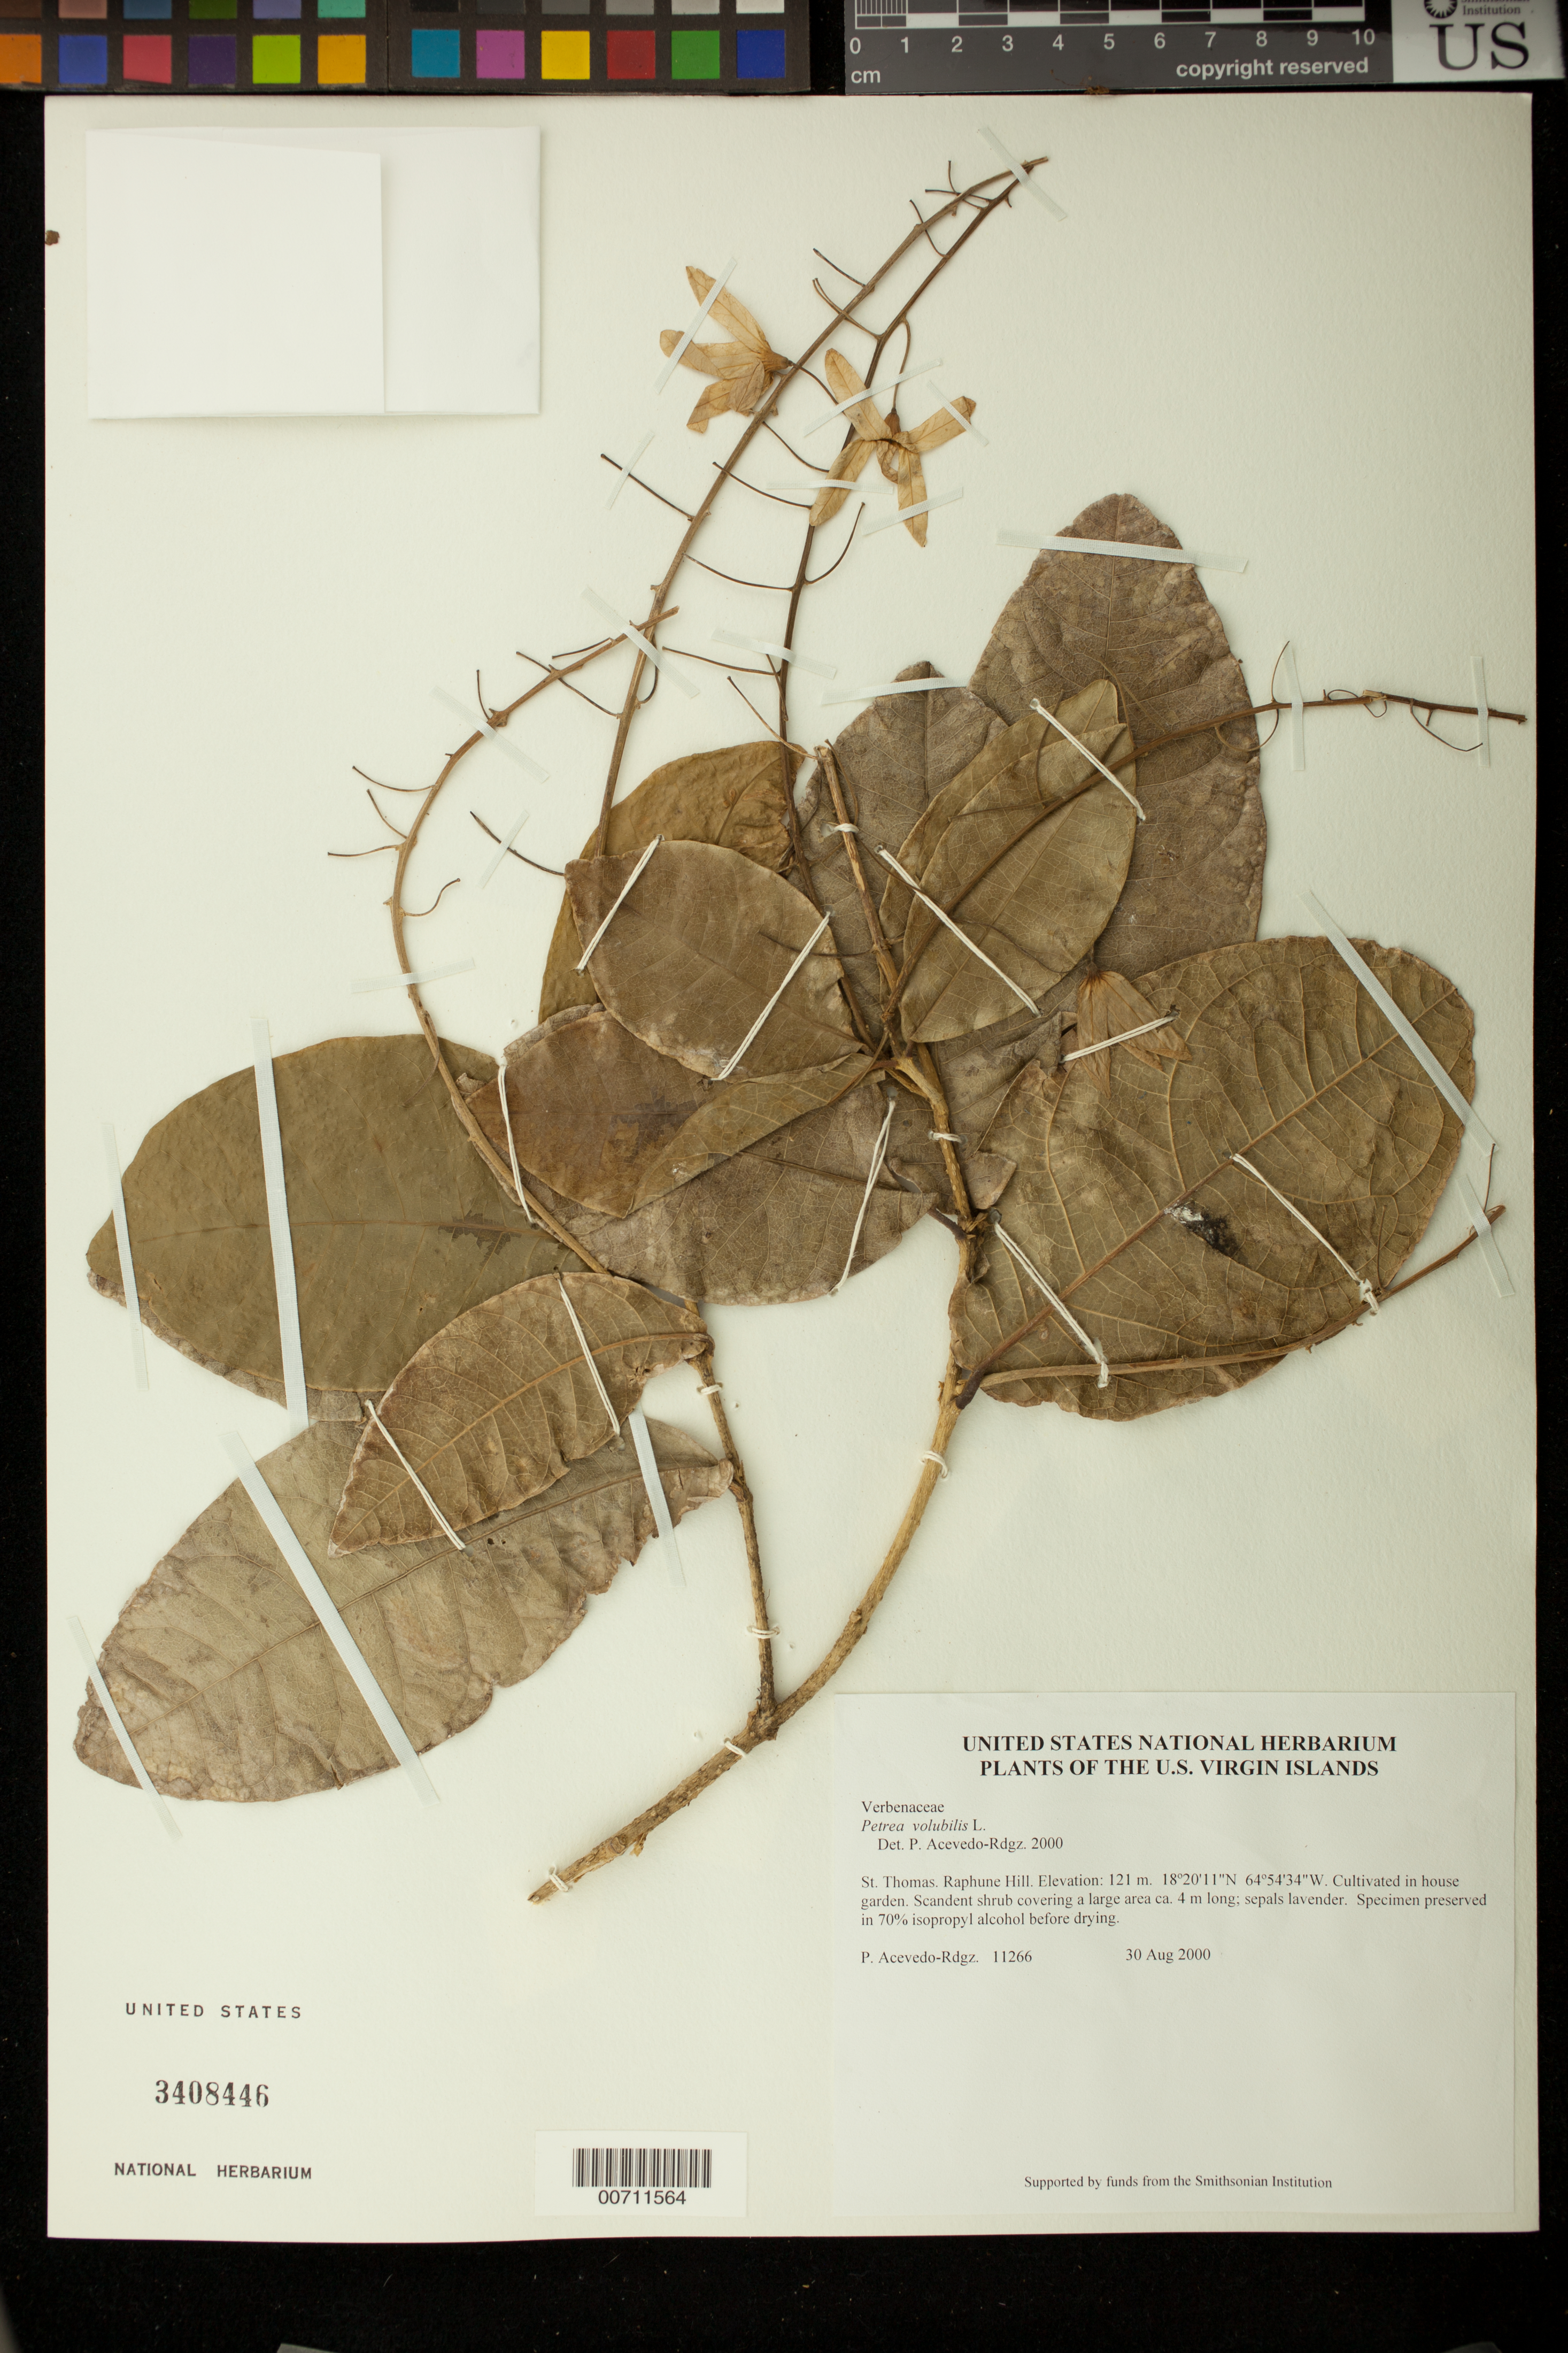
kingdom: Plantae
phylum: Tracheophyta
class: Magnoliopsida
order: Lamiales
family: Verbenaceae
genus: Petrea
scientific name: Petrea volubilis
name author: L.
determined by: Acevedo-Rodríguez, P., (BOT), Smithsonian Institution - National Museum of Natural History (UNITED STATES)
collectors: P. Acevedo-Rodr.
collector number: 11266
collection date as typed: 30 Aug 2000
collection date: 2000-08-30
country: U.S. Virgin Islands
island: St. Thomas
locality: Raphune Hill.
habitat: Cultivated in house garden.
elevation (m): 121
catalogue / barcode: US 3408446